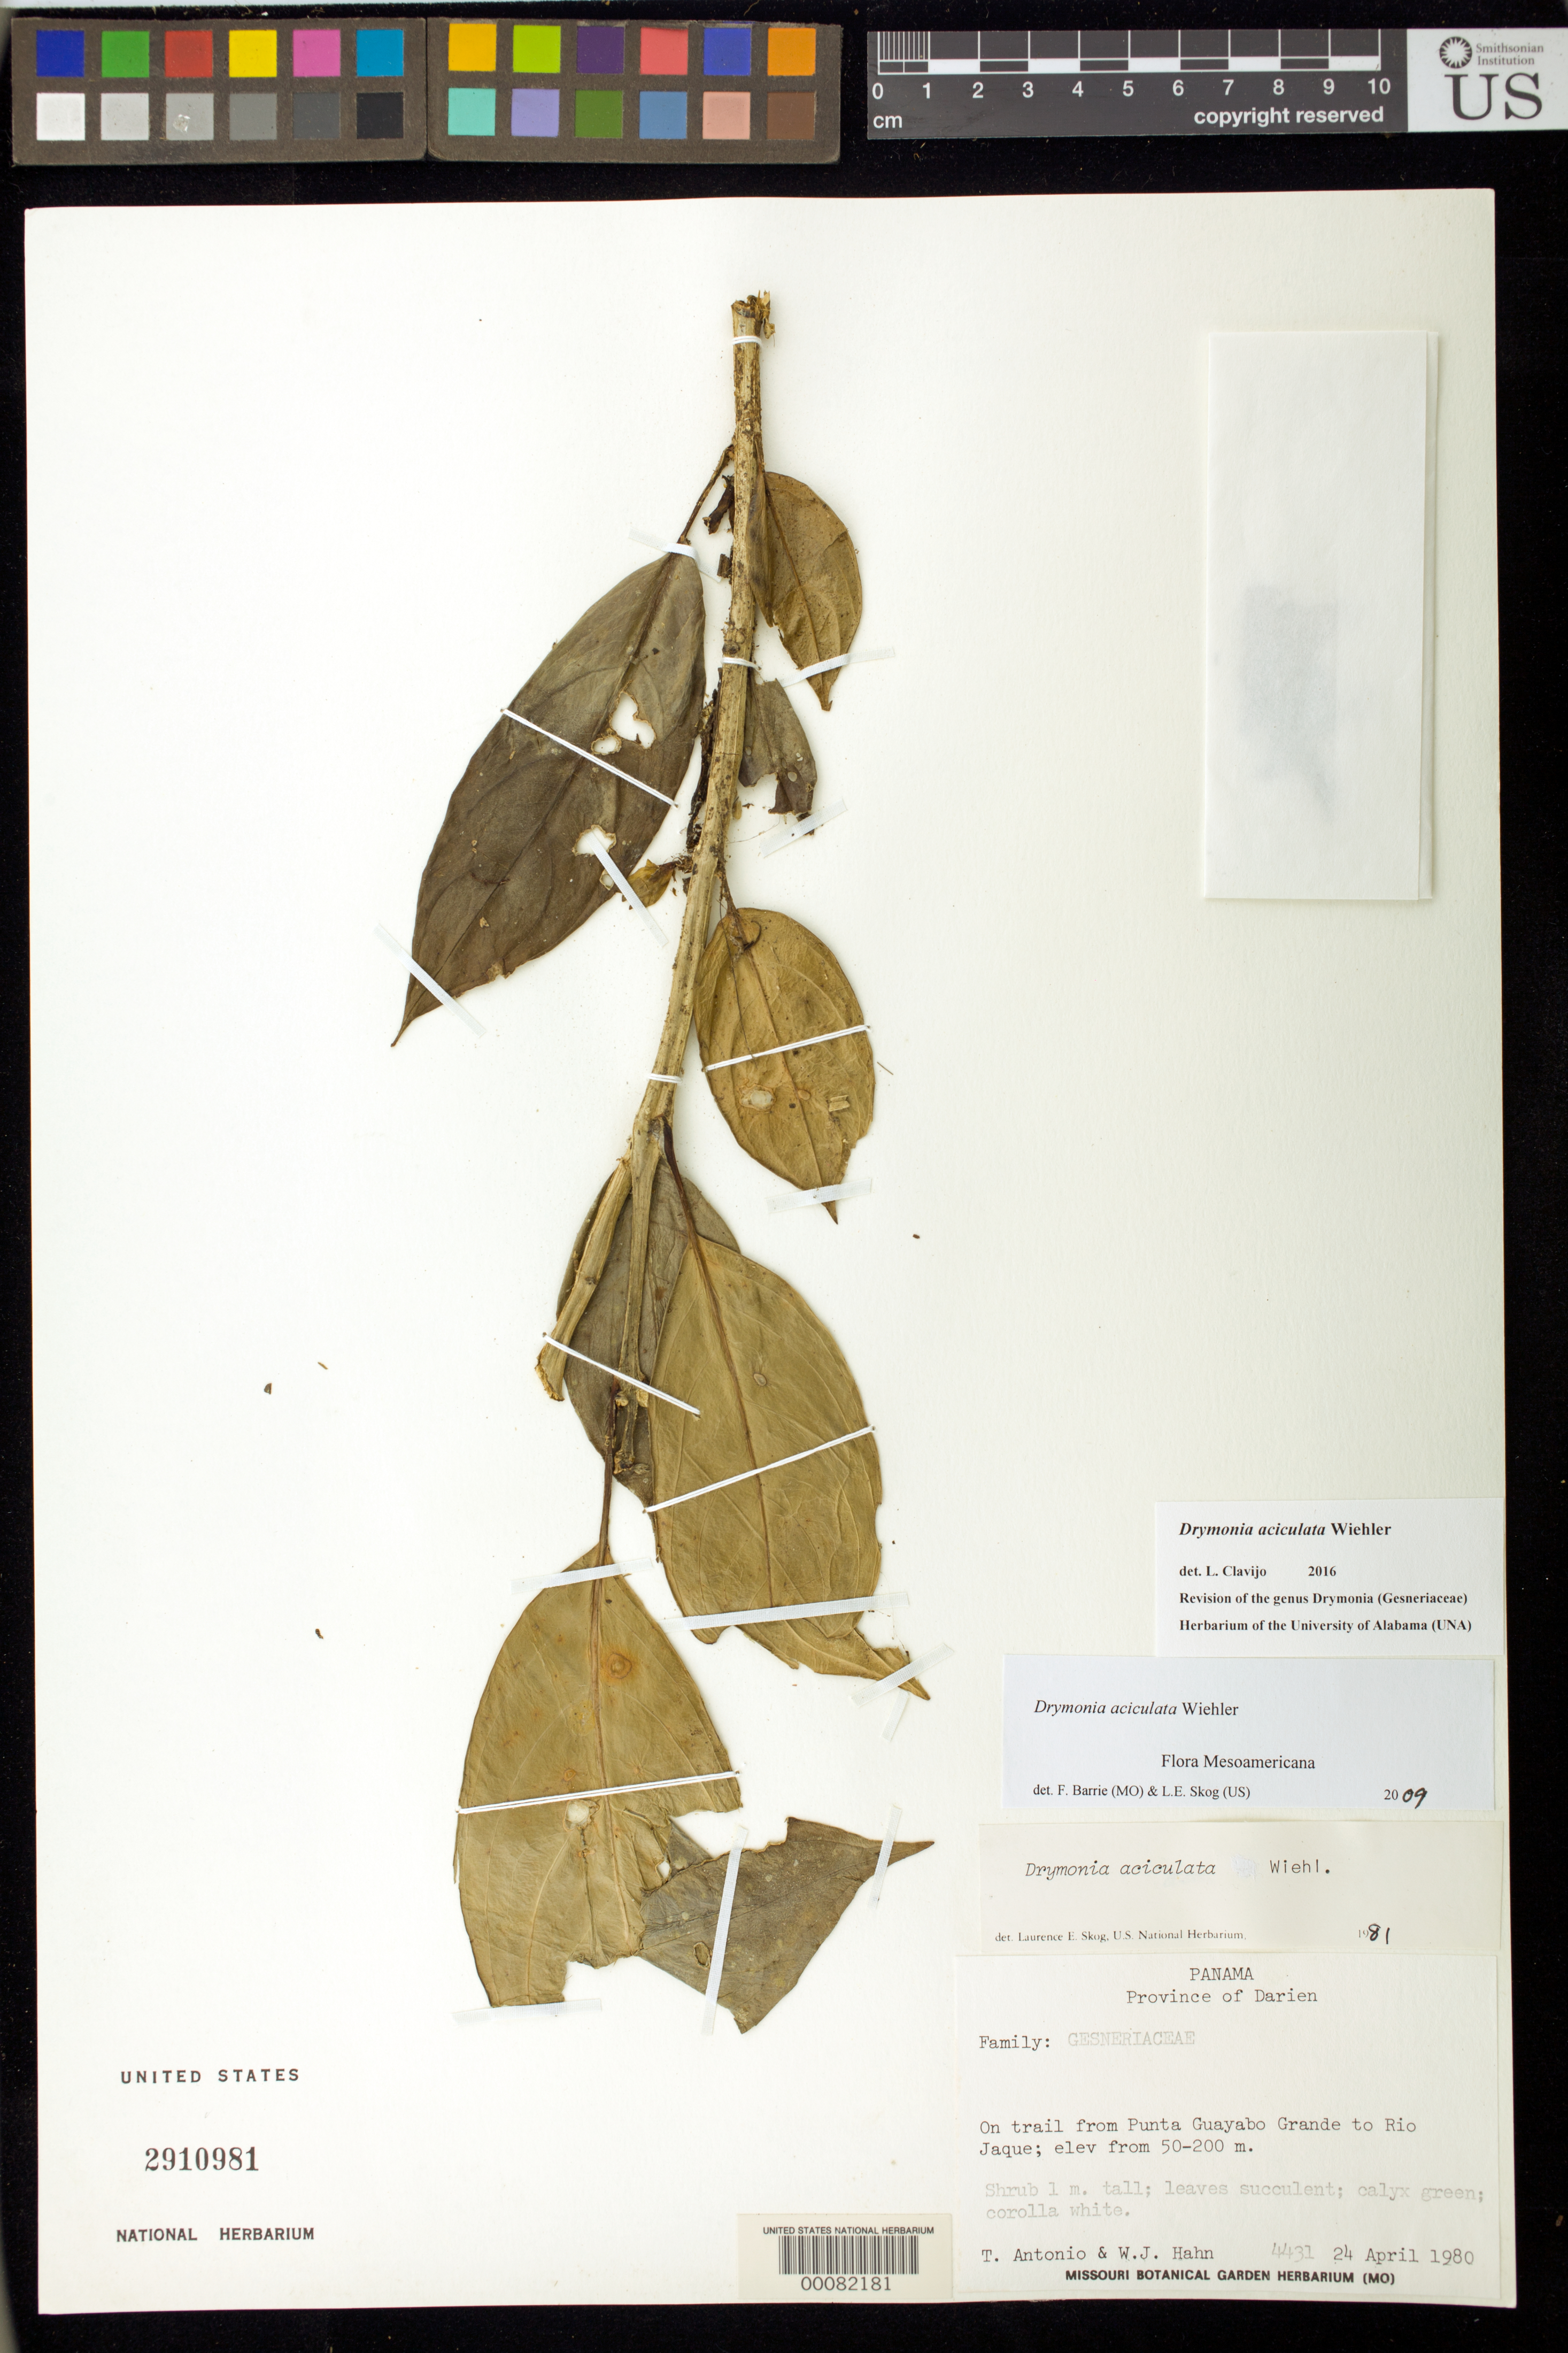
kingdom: Plantae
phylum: Tracheophyta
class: Magnoliopsida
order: Lamiales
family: Gesneriaceae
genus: Drymonia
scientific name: Drymonia aciculata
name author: Wiehler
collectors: T. Antonio & W. J. Hahn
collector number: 4431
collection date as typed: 24 Apr 1980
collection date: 1980-04-24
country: Panama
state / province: Darién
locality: On trail from Punta Guayabo Grande to Rio Jaque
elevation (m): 50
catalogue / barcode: US 2910981